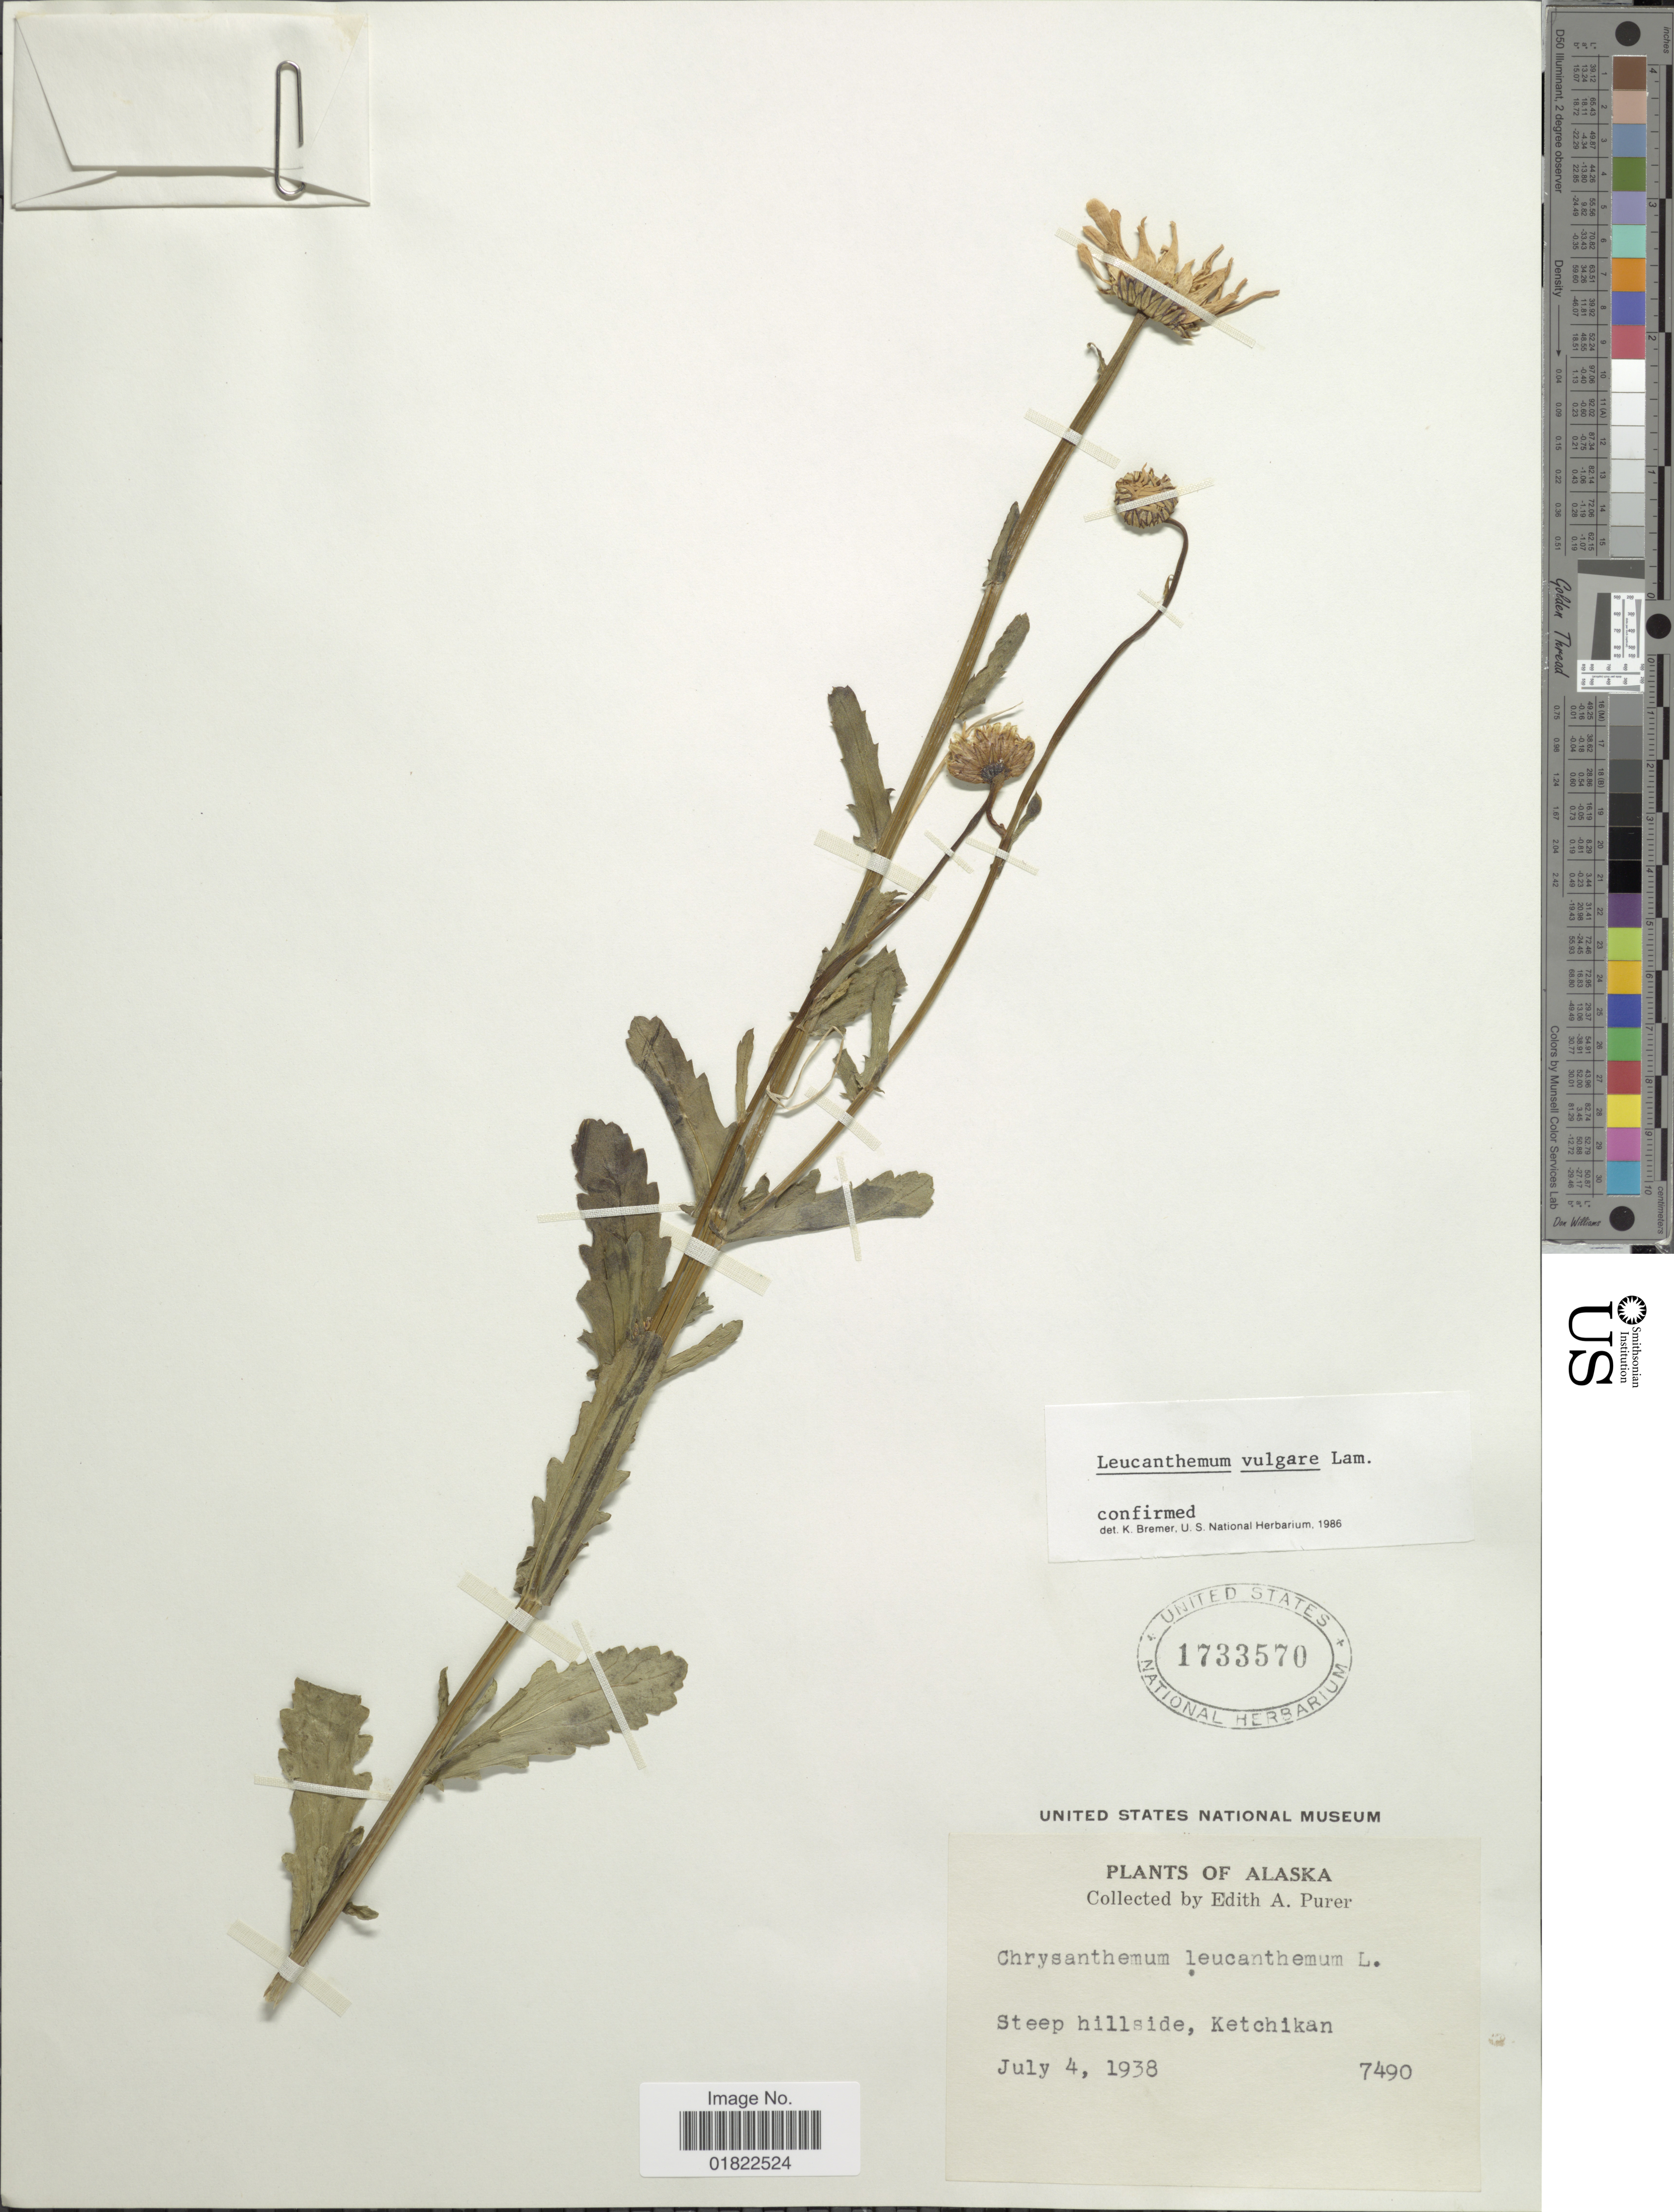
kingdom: Plantae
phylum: Tracheophyta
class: Magnoliopsida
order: Asterales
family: Asteraceae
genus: Leucanthemum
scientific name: Leucanthemum vulgare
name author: Lam.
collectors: E. Purer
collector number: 7490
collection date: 1938-07-04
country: United States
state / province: Alaska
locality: Steep hillside, Ketchikan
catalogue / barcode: US 1733570